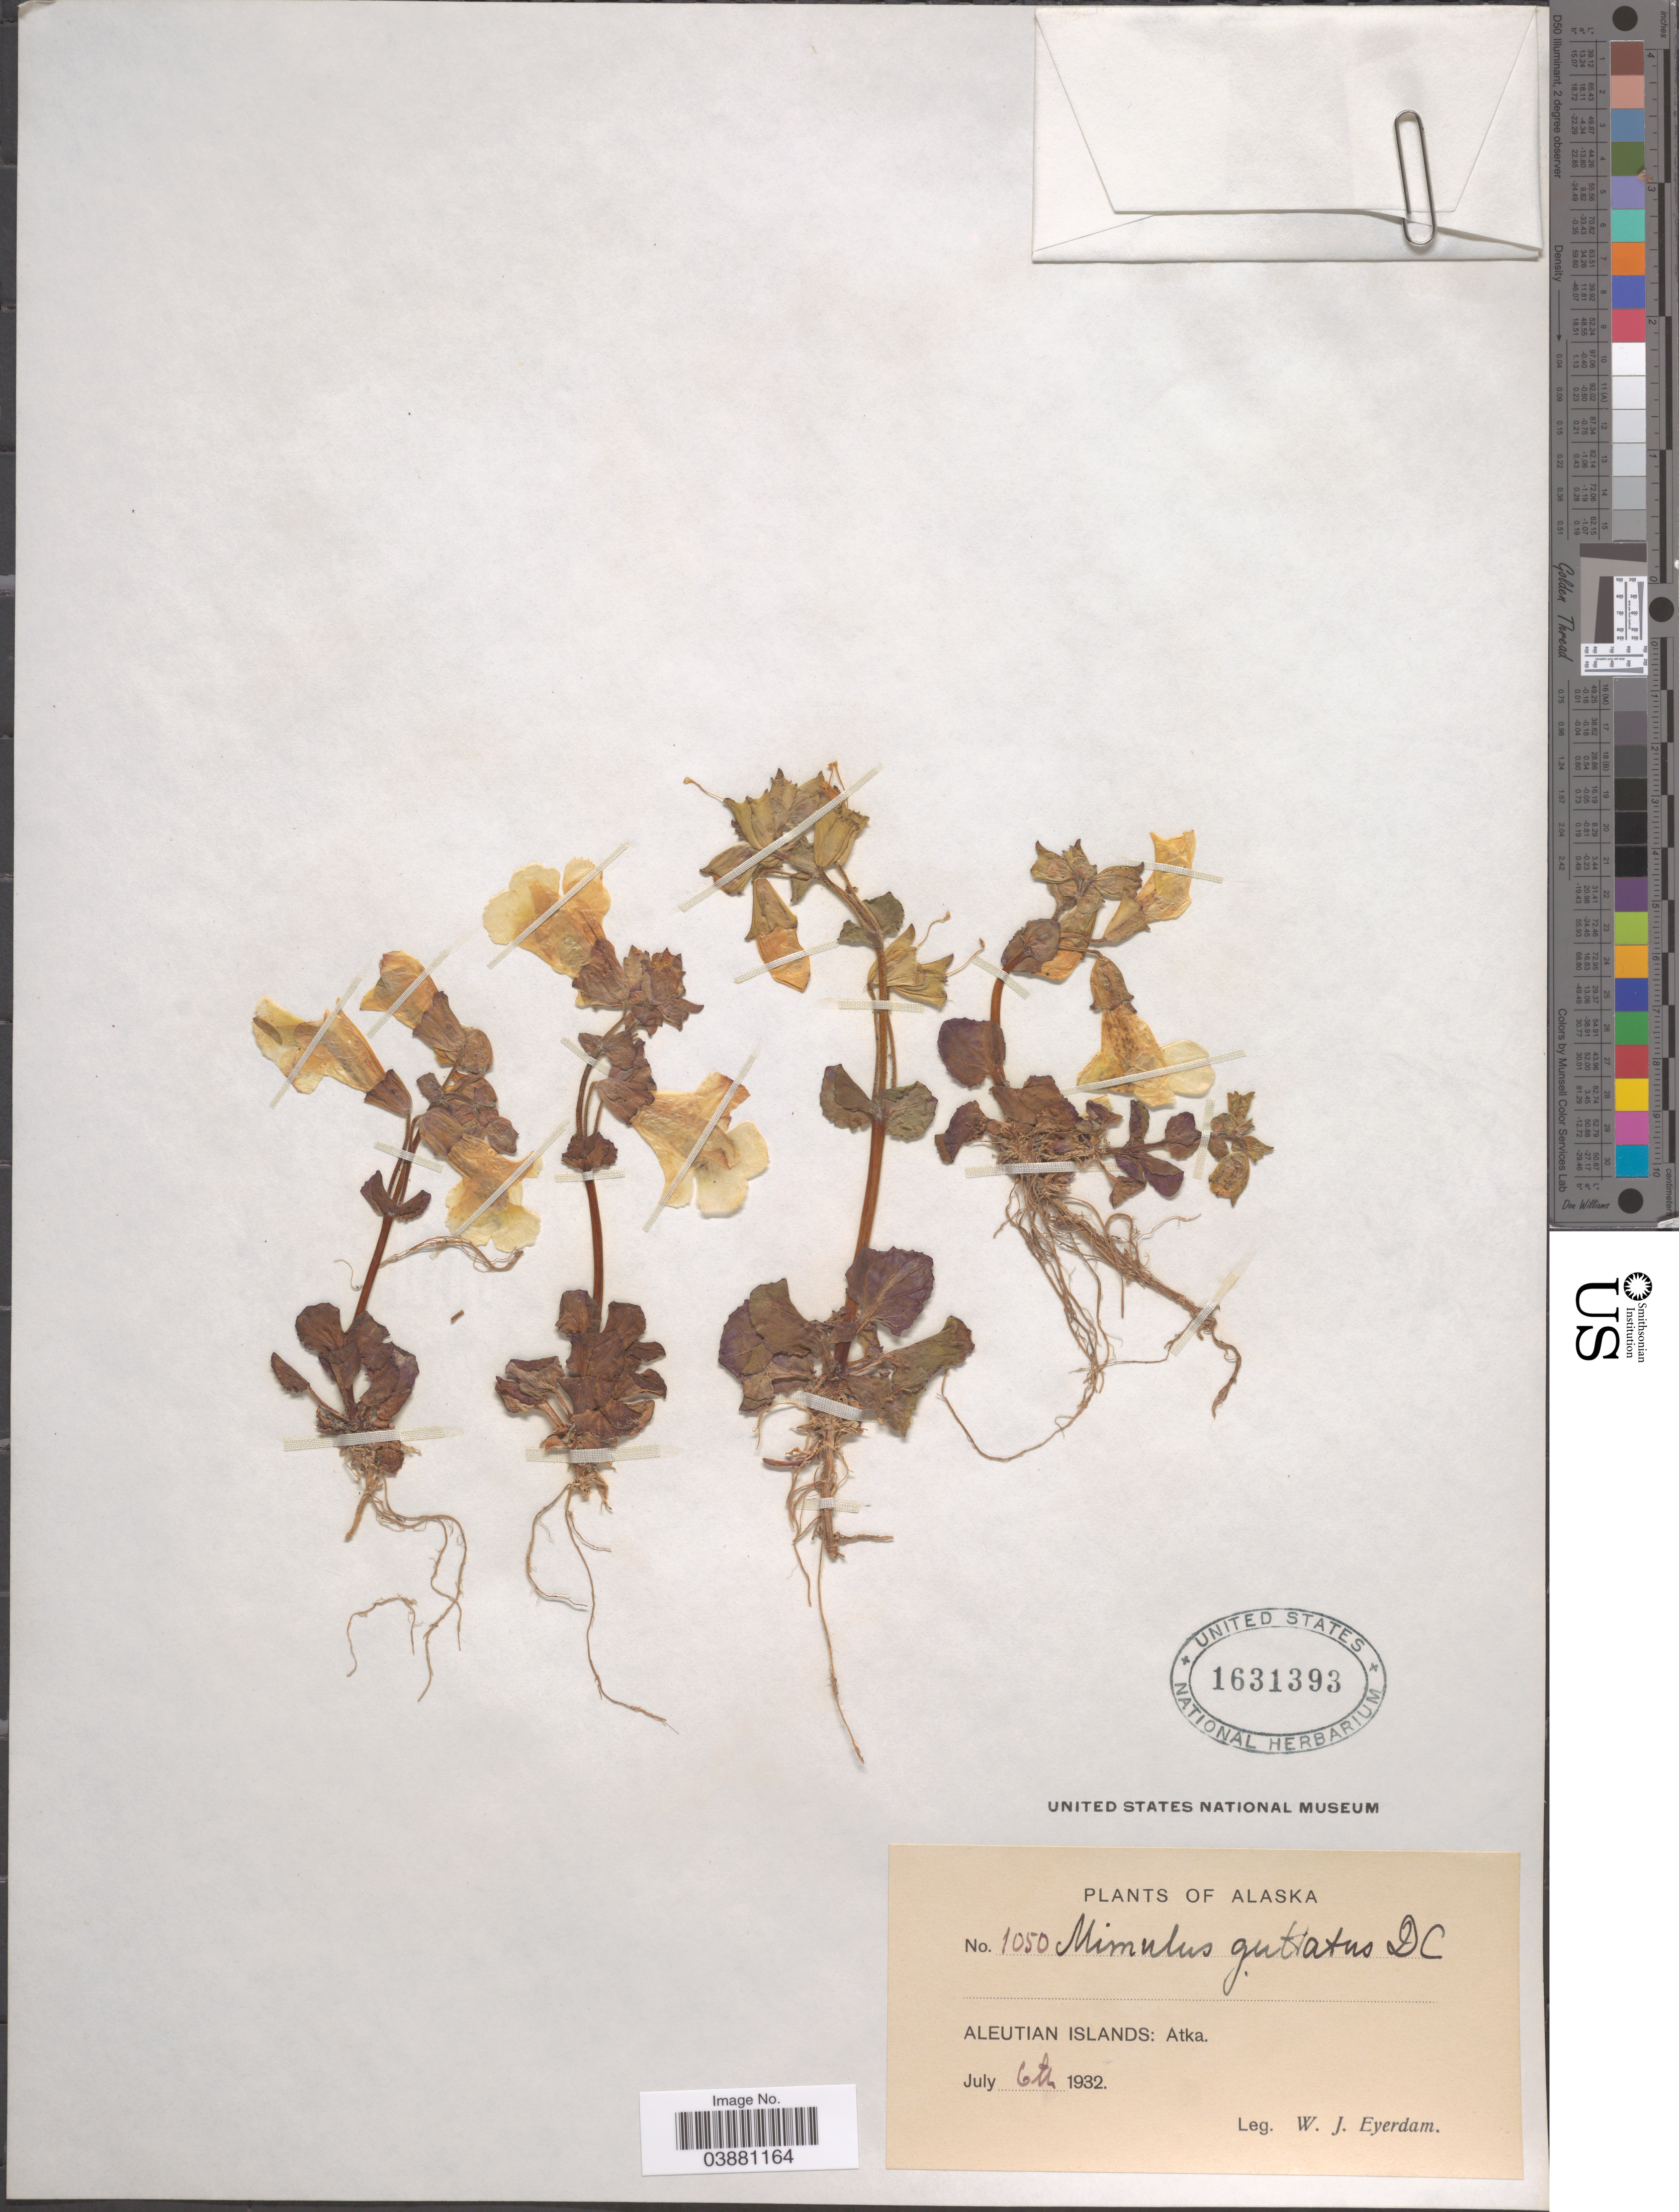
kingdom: Plantae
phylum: Tracheophyta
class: Magnoliopsida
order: Lamiales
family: Phrymaceae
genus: Mimulus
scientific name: Mimulus guttatus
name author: DC.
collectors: W. J. Eyerdam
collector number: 1050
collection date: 1932-07-06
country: United States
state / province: Alaska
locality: Aleutian Islands: Atka.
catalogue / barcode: US 1631393